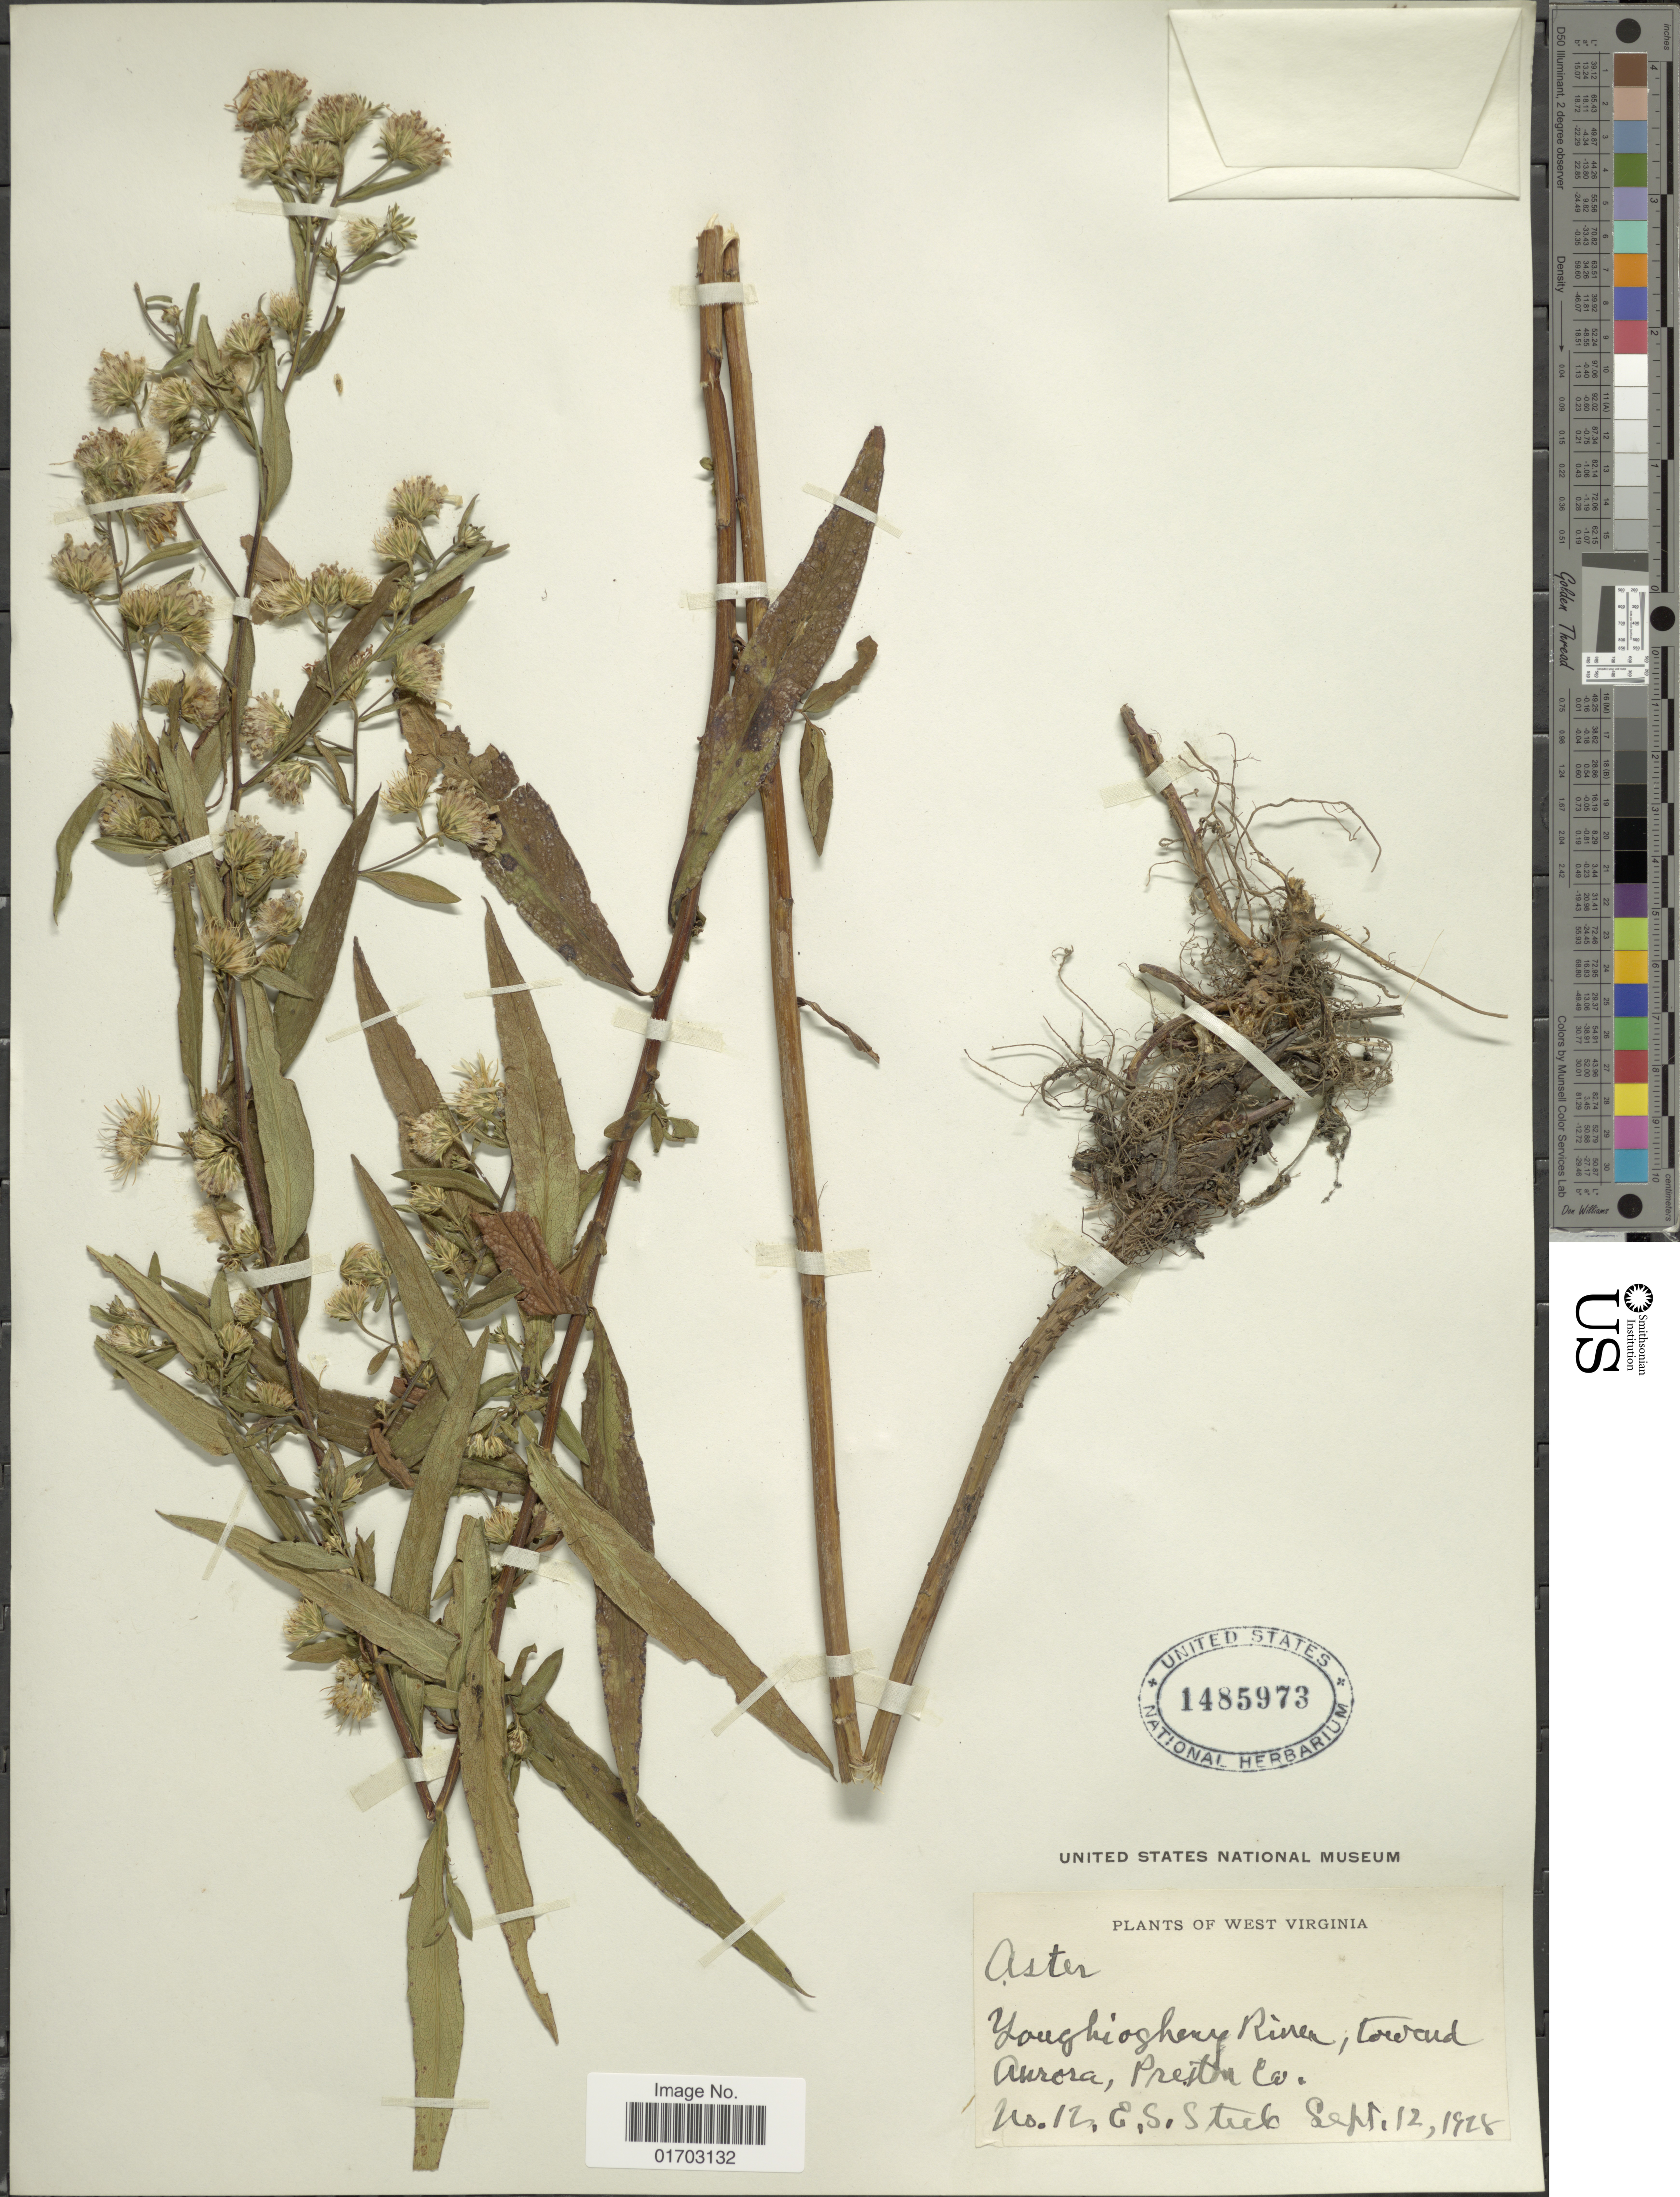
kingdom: Plantae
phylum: Tracheophyta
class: Magnoliopsida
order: Asterales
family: Asteraceae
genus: Symphyotrichum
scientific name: Symphyotrichum simplex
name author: (Willd.) Á. Löve & D. Löve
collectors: E. Steele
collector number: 12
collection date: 1928-09-12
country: United States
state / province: West Virginia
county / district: Preston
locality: Youghiogheny River, toward Aurora.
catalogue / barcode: US 1485973